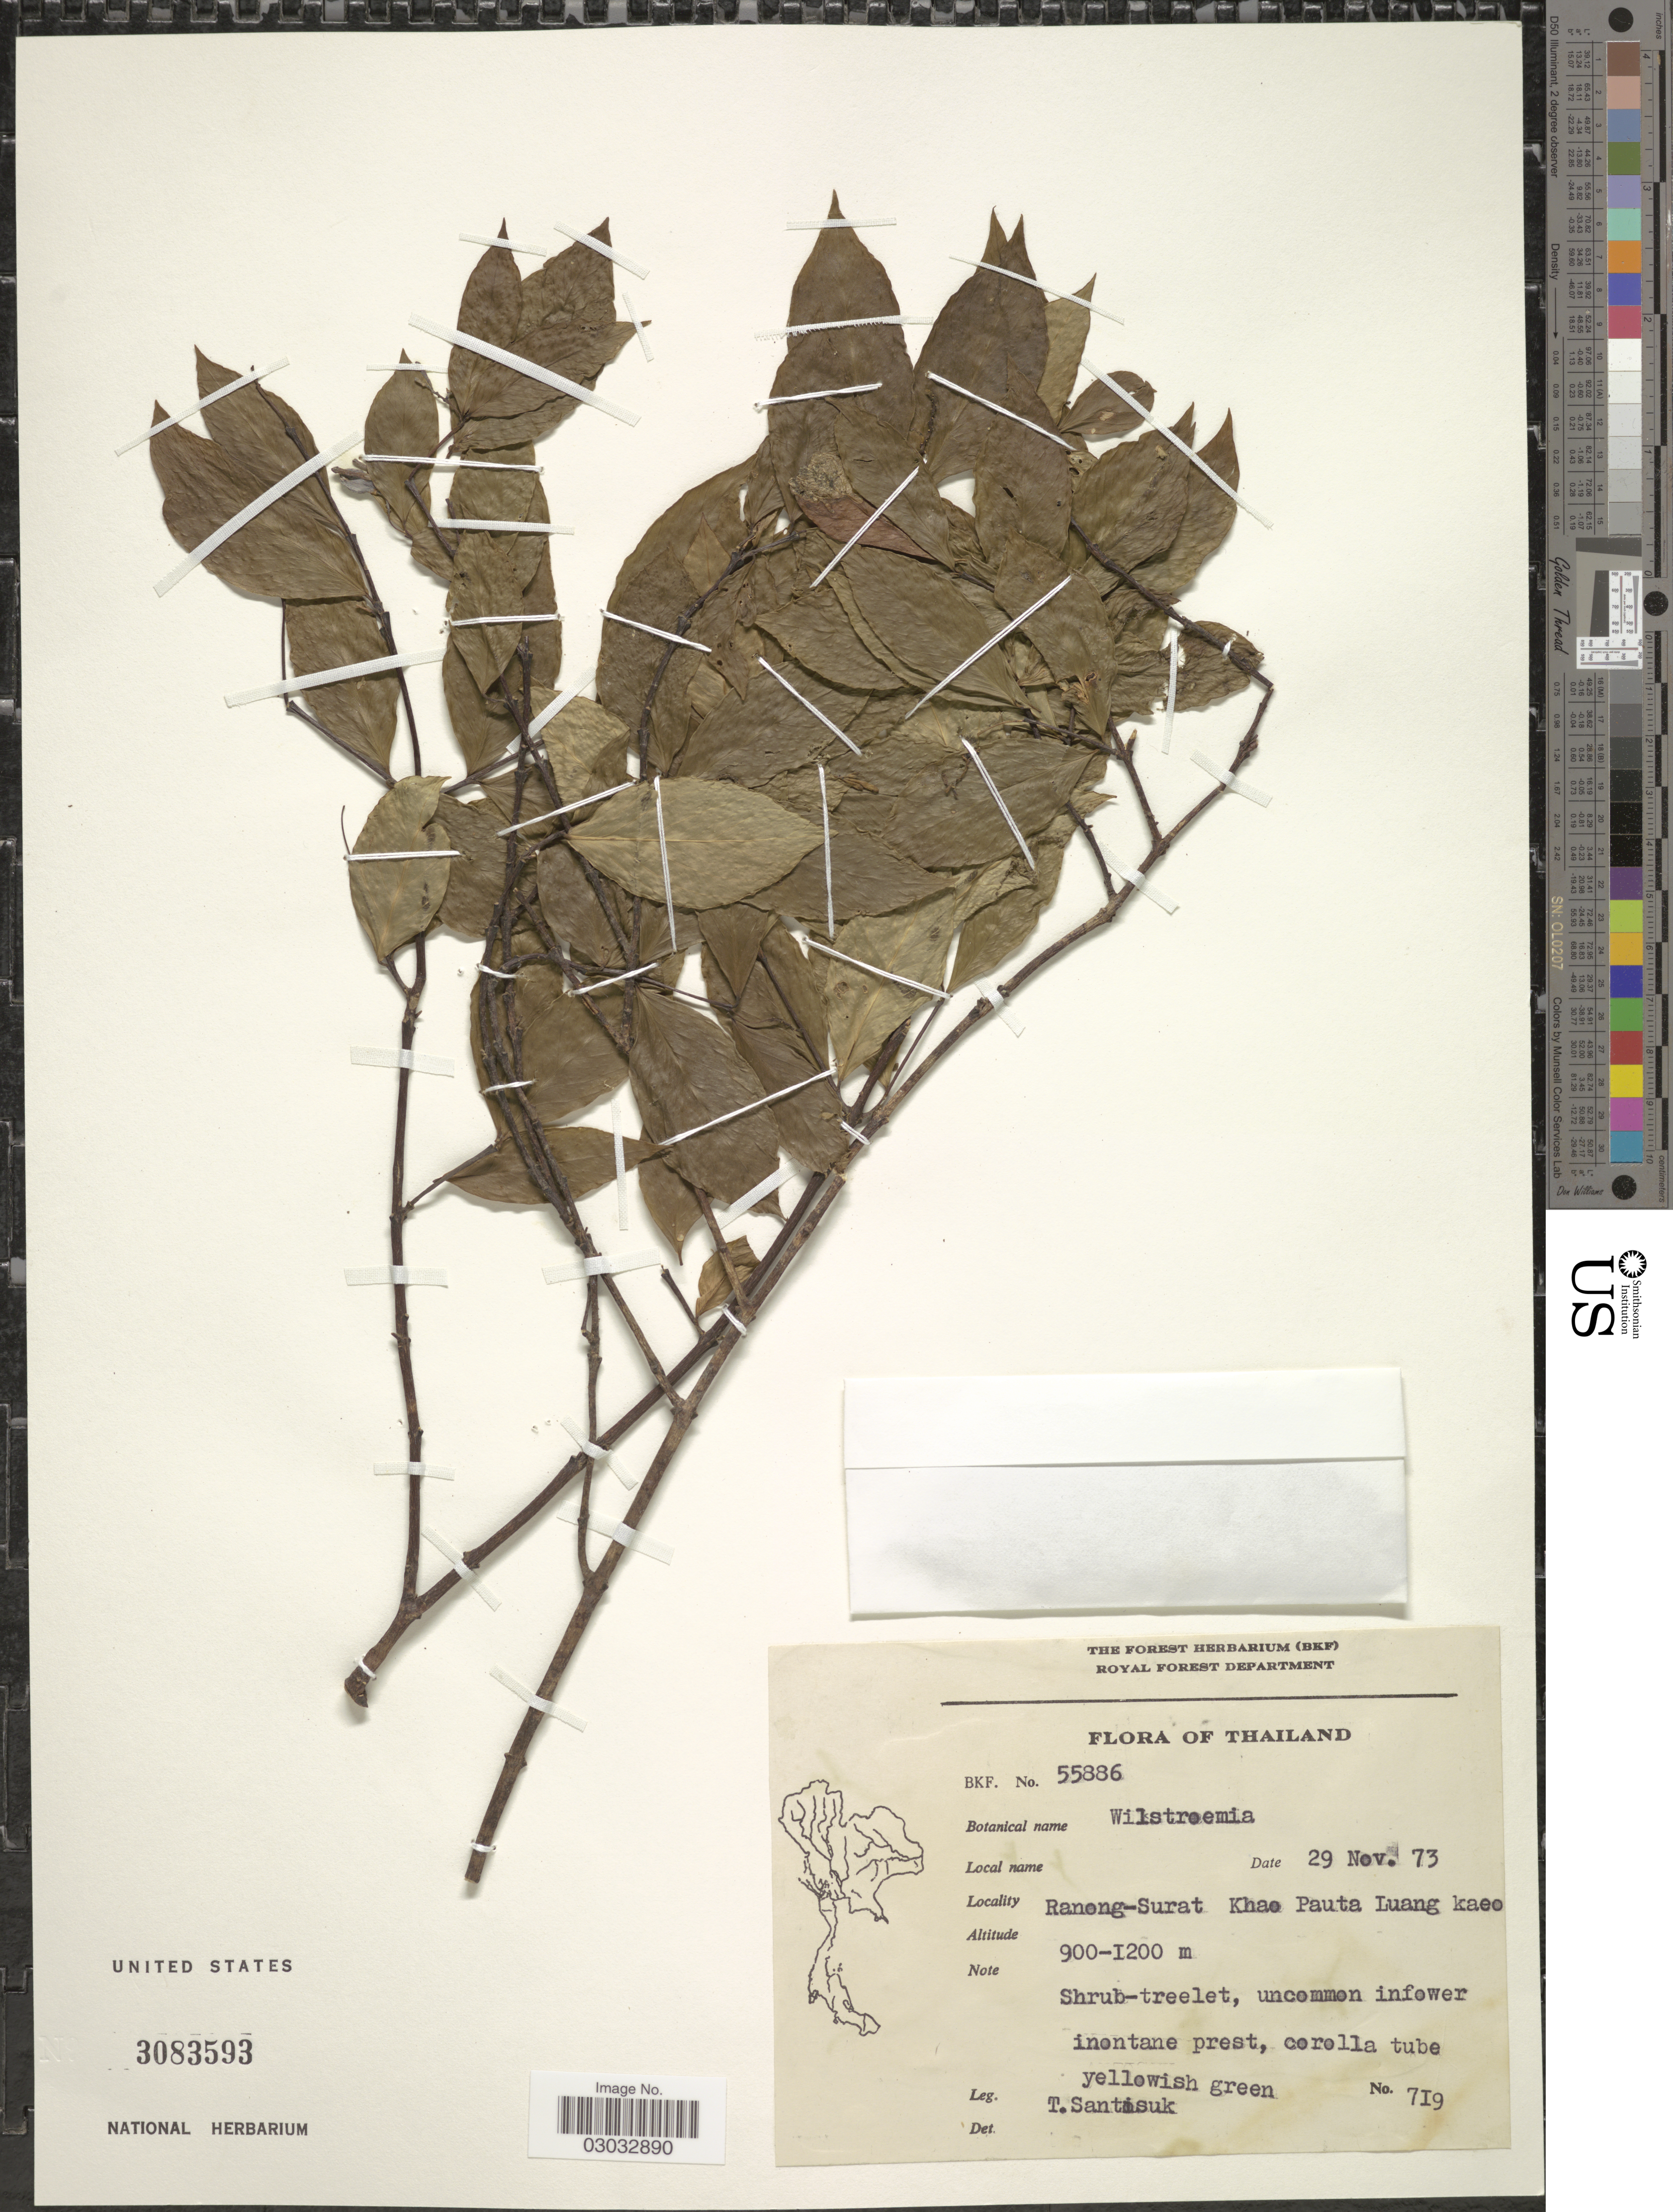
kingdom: Plantae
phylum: Tracheophyta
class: Magnoliopsida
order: Malvales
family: Thymelaeaceae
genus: Wikstroemia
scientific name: Wikstroemia sp.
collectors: T. Santisuk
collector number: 719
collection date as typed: Transcribed d/m/y: 29/11/73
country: Thailand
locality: Ranong-Surat Khao Pauta Luang kaeo.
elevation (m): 900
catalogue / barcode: US 3083593